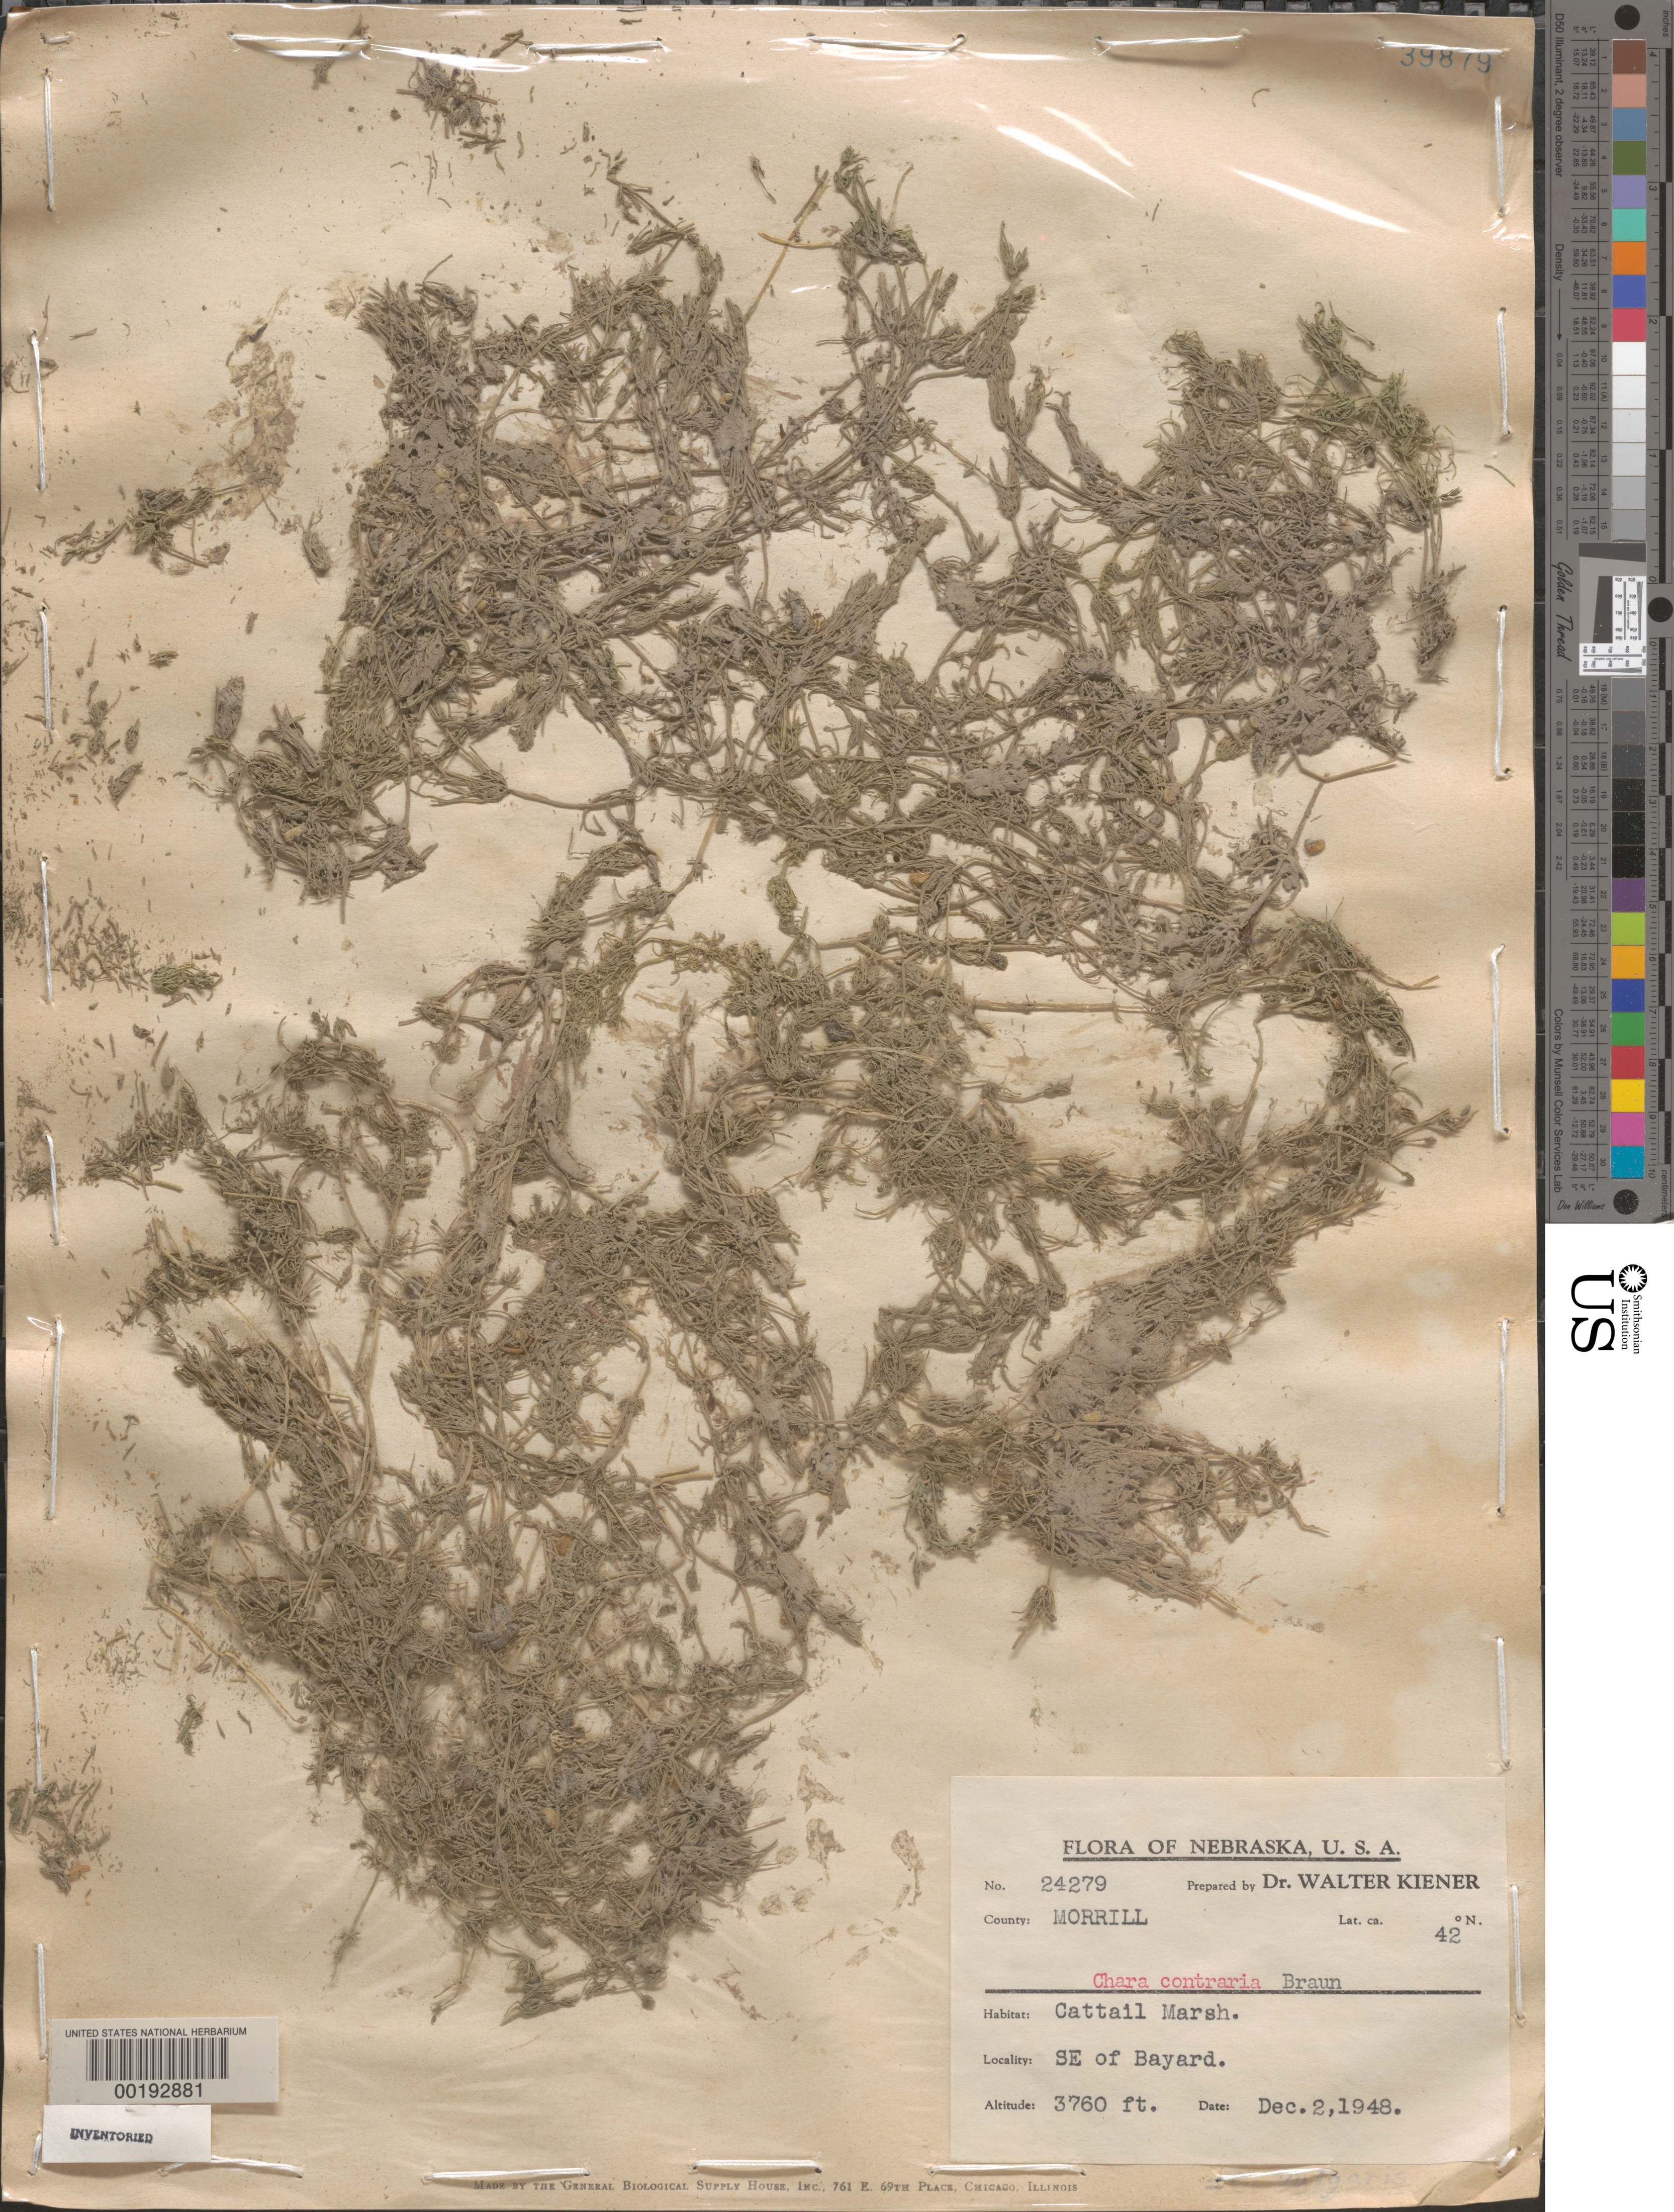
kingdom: Plantae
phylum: Charophyta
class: Charophyceae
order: Charales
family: Characeae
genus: Chara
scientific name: Chara vulgaris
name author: L.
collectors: W. B. Kiener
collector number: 24279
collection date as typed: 02 Dec 1948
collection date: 1948-12-02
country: United States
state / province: Nebraska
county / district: Morrill County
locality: Cattail marsh southeast of Bayard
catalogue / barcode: US 39879